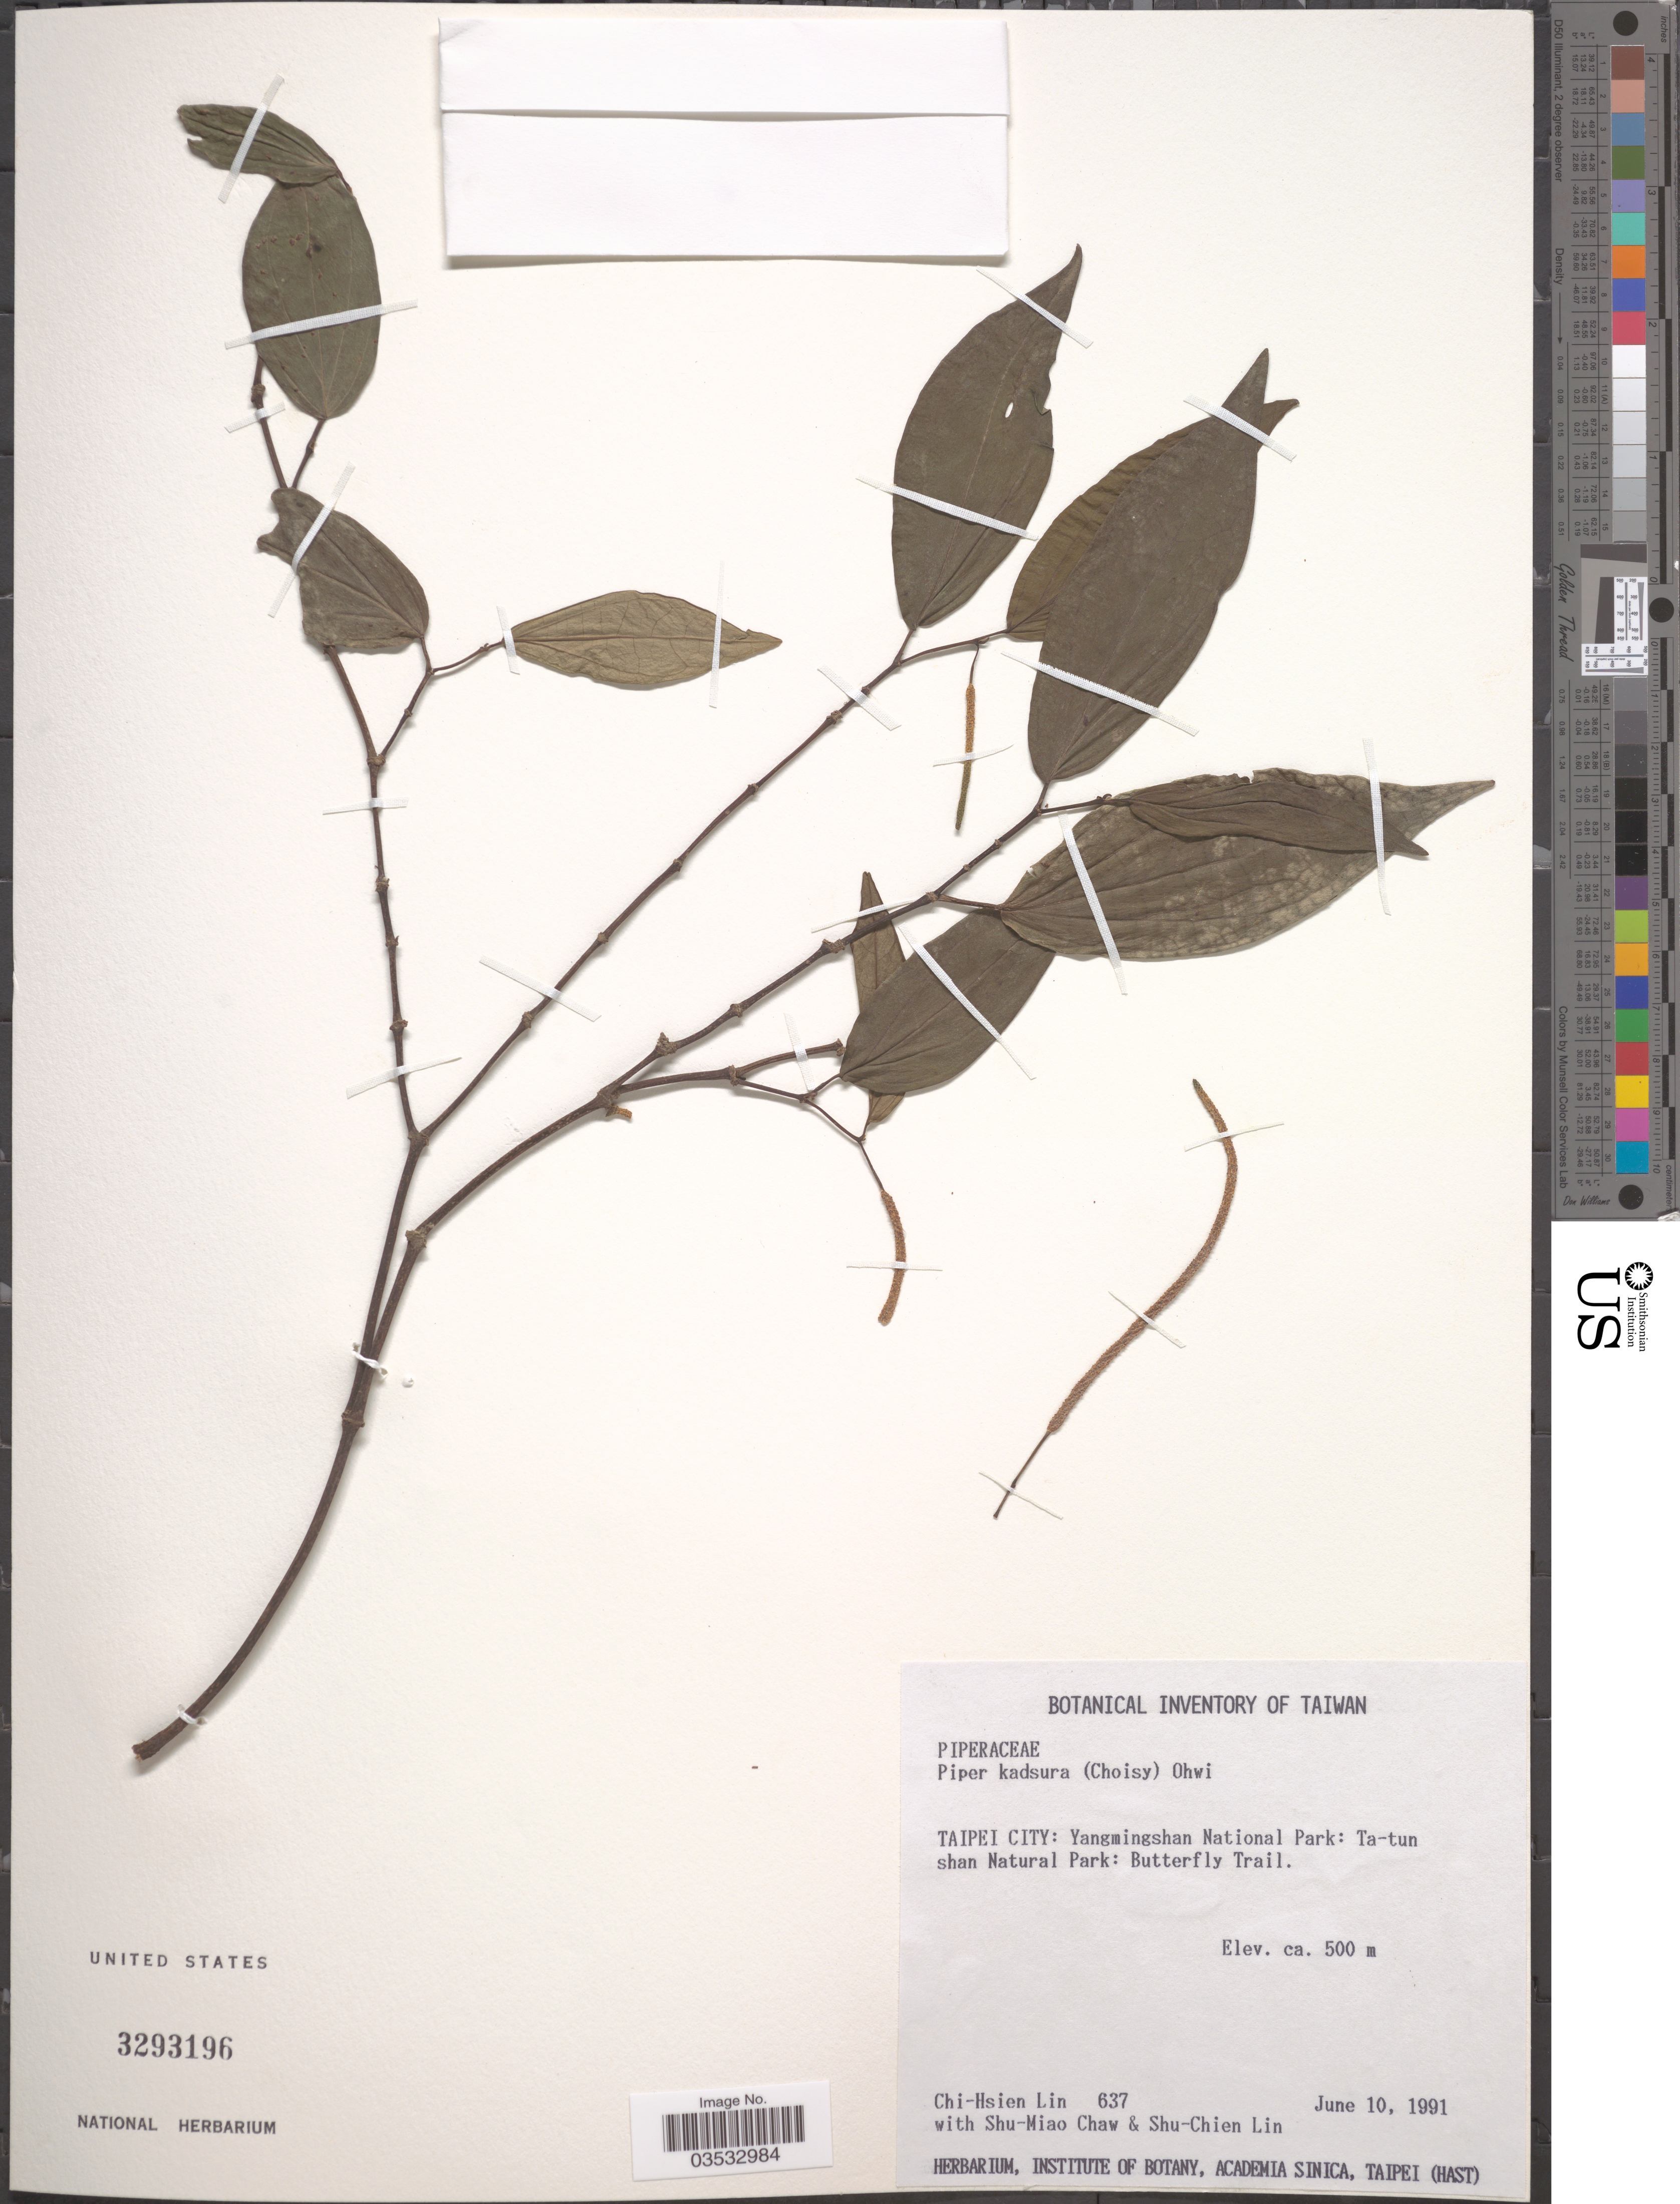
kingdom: Plantae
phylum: Tracheophyta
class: Magnoliopsida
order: Piperales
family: Piperaceae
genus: Piper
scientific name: Piper kadsura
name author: (Choisy) Ohwi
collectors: C. Lin, S. Chaw & S. Lin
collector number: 637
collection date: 1991-06-10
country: Taiwan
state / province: Taipei City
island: Taiwan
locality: Yangmingshan National Park: Ta-tun shan Natural Park: Butterfly Trail.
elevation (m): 500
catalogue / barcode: US 3293196